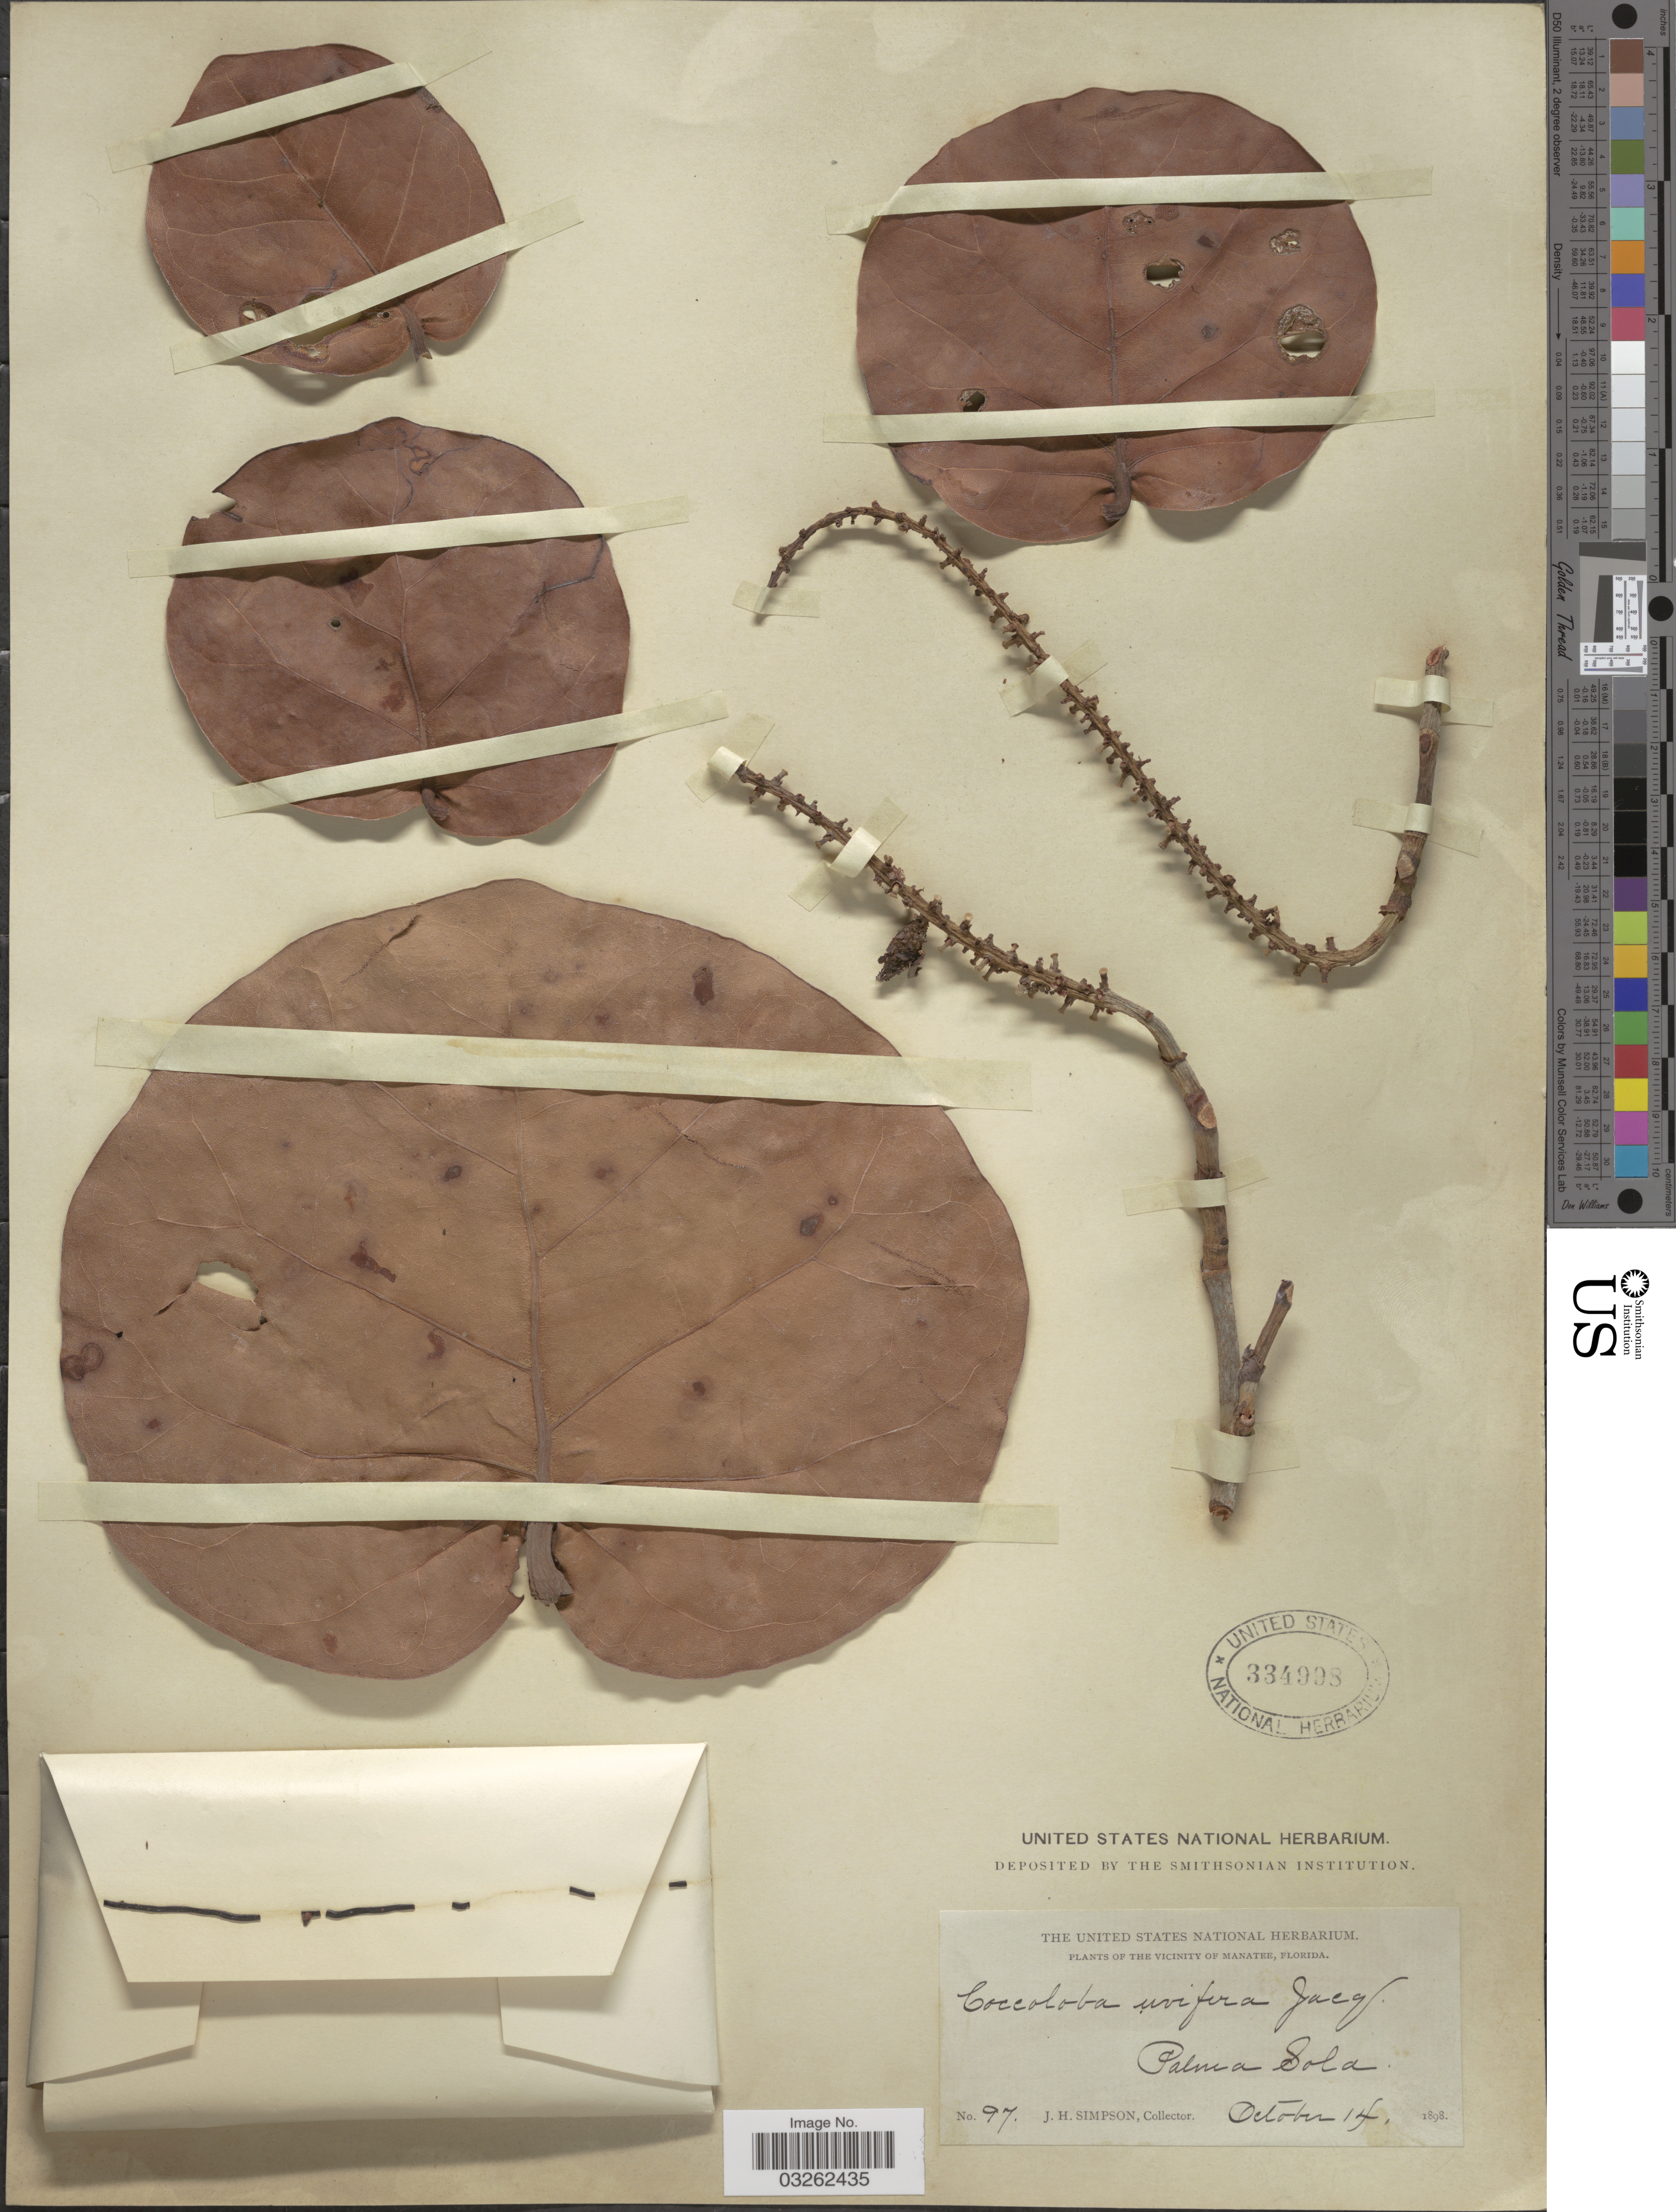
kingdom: Plantae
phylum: Tracheophyta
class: Magnoliopsida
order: Caryophyllales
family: Polygonaceae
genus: Coccoloba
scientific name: Coccoloba uvifera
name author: L.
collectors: J. H. Simpson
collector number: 97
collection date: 1898-10-14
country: United States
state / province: Florida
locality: The vicinity of Manatee. Palma Sola.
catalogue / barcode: US 334998